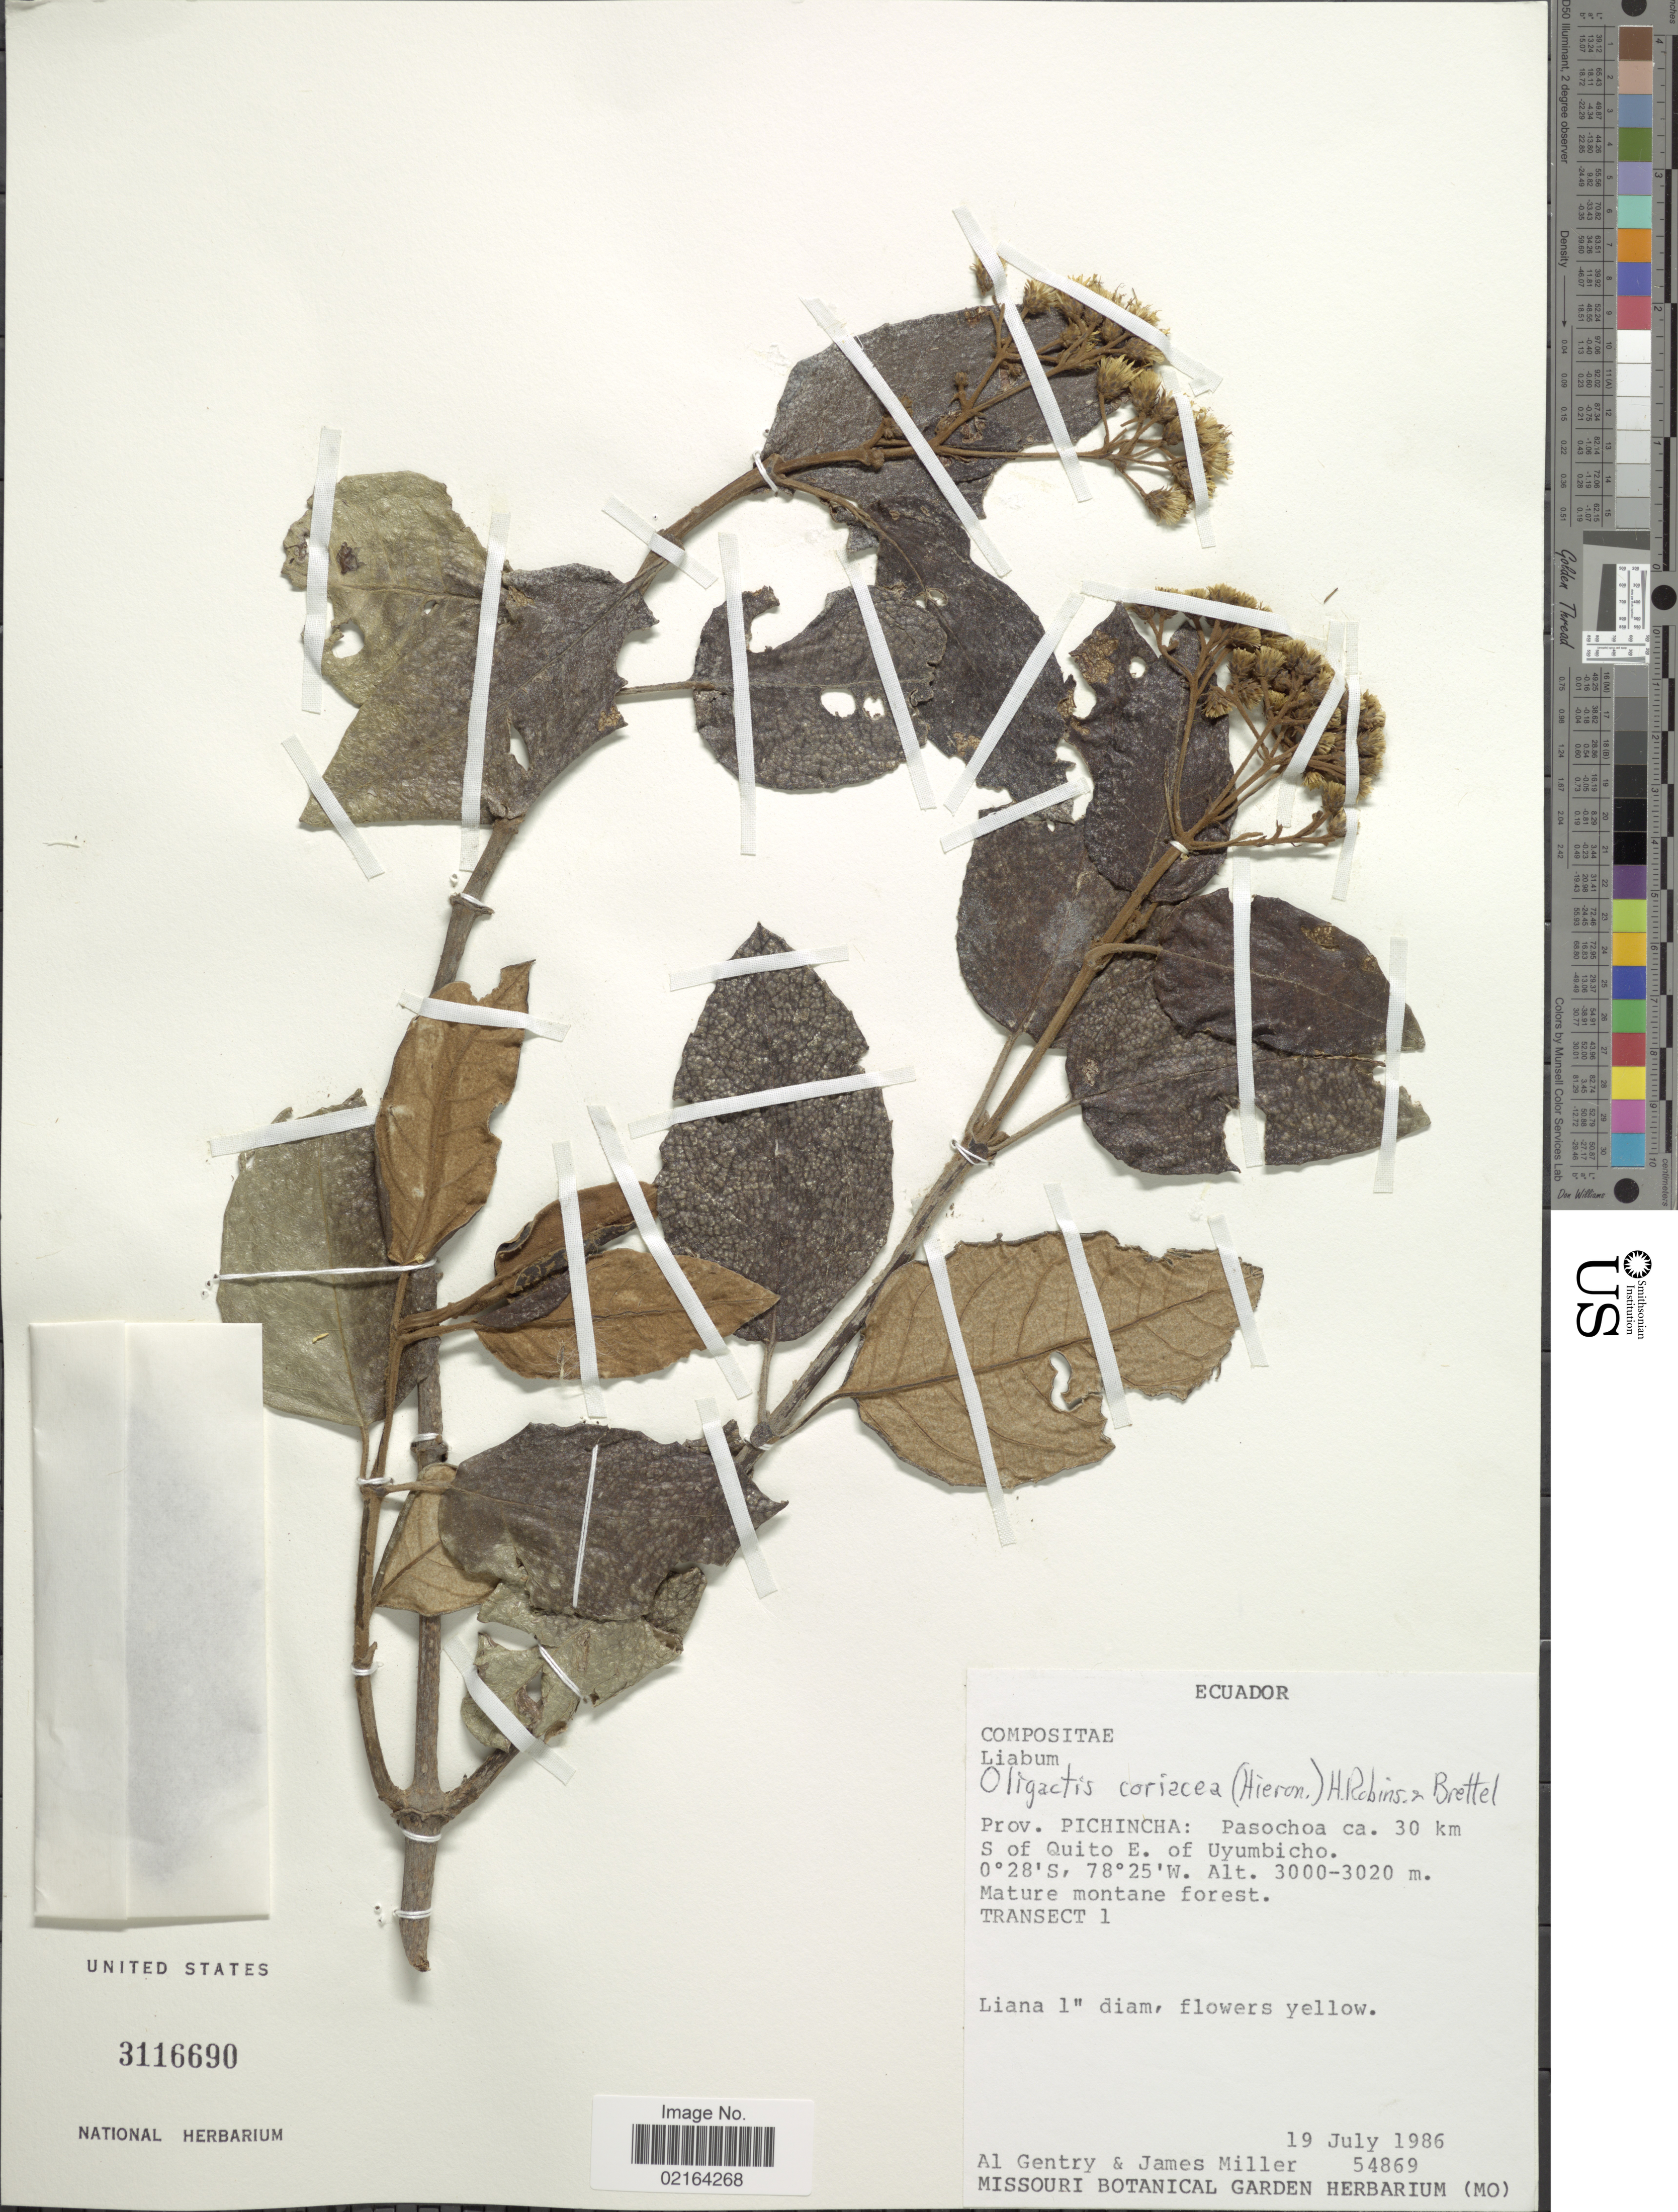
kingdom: Plantae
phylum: Tracheophyta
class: Magnoliopsida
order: Asterales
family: Asteraceae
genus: Sampera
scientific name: Sampera coriacea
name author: (Hieron.) V.A. Funk & H. Rob.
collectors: A. H. Gentry & J. S. Miller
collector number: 54869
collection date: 1986-07-19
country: Ecuador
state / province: Pichincha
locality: Prov. Pichincha: Pasochoa 30 km S of Quito E. of Uyumbicho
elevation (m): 3000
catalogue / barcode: US 3116690